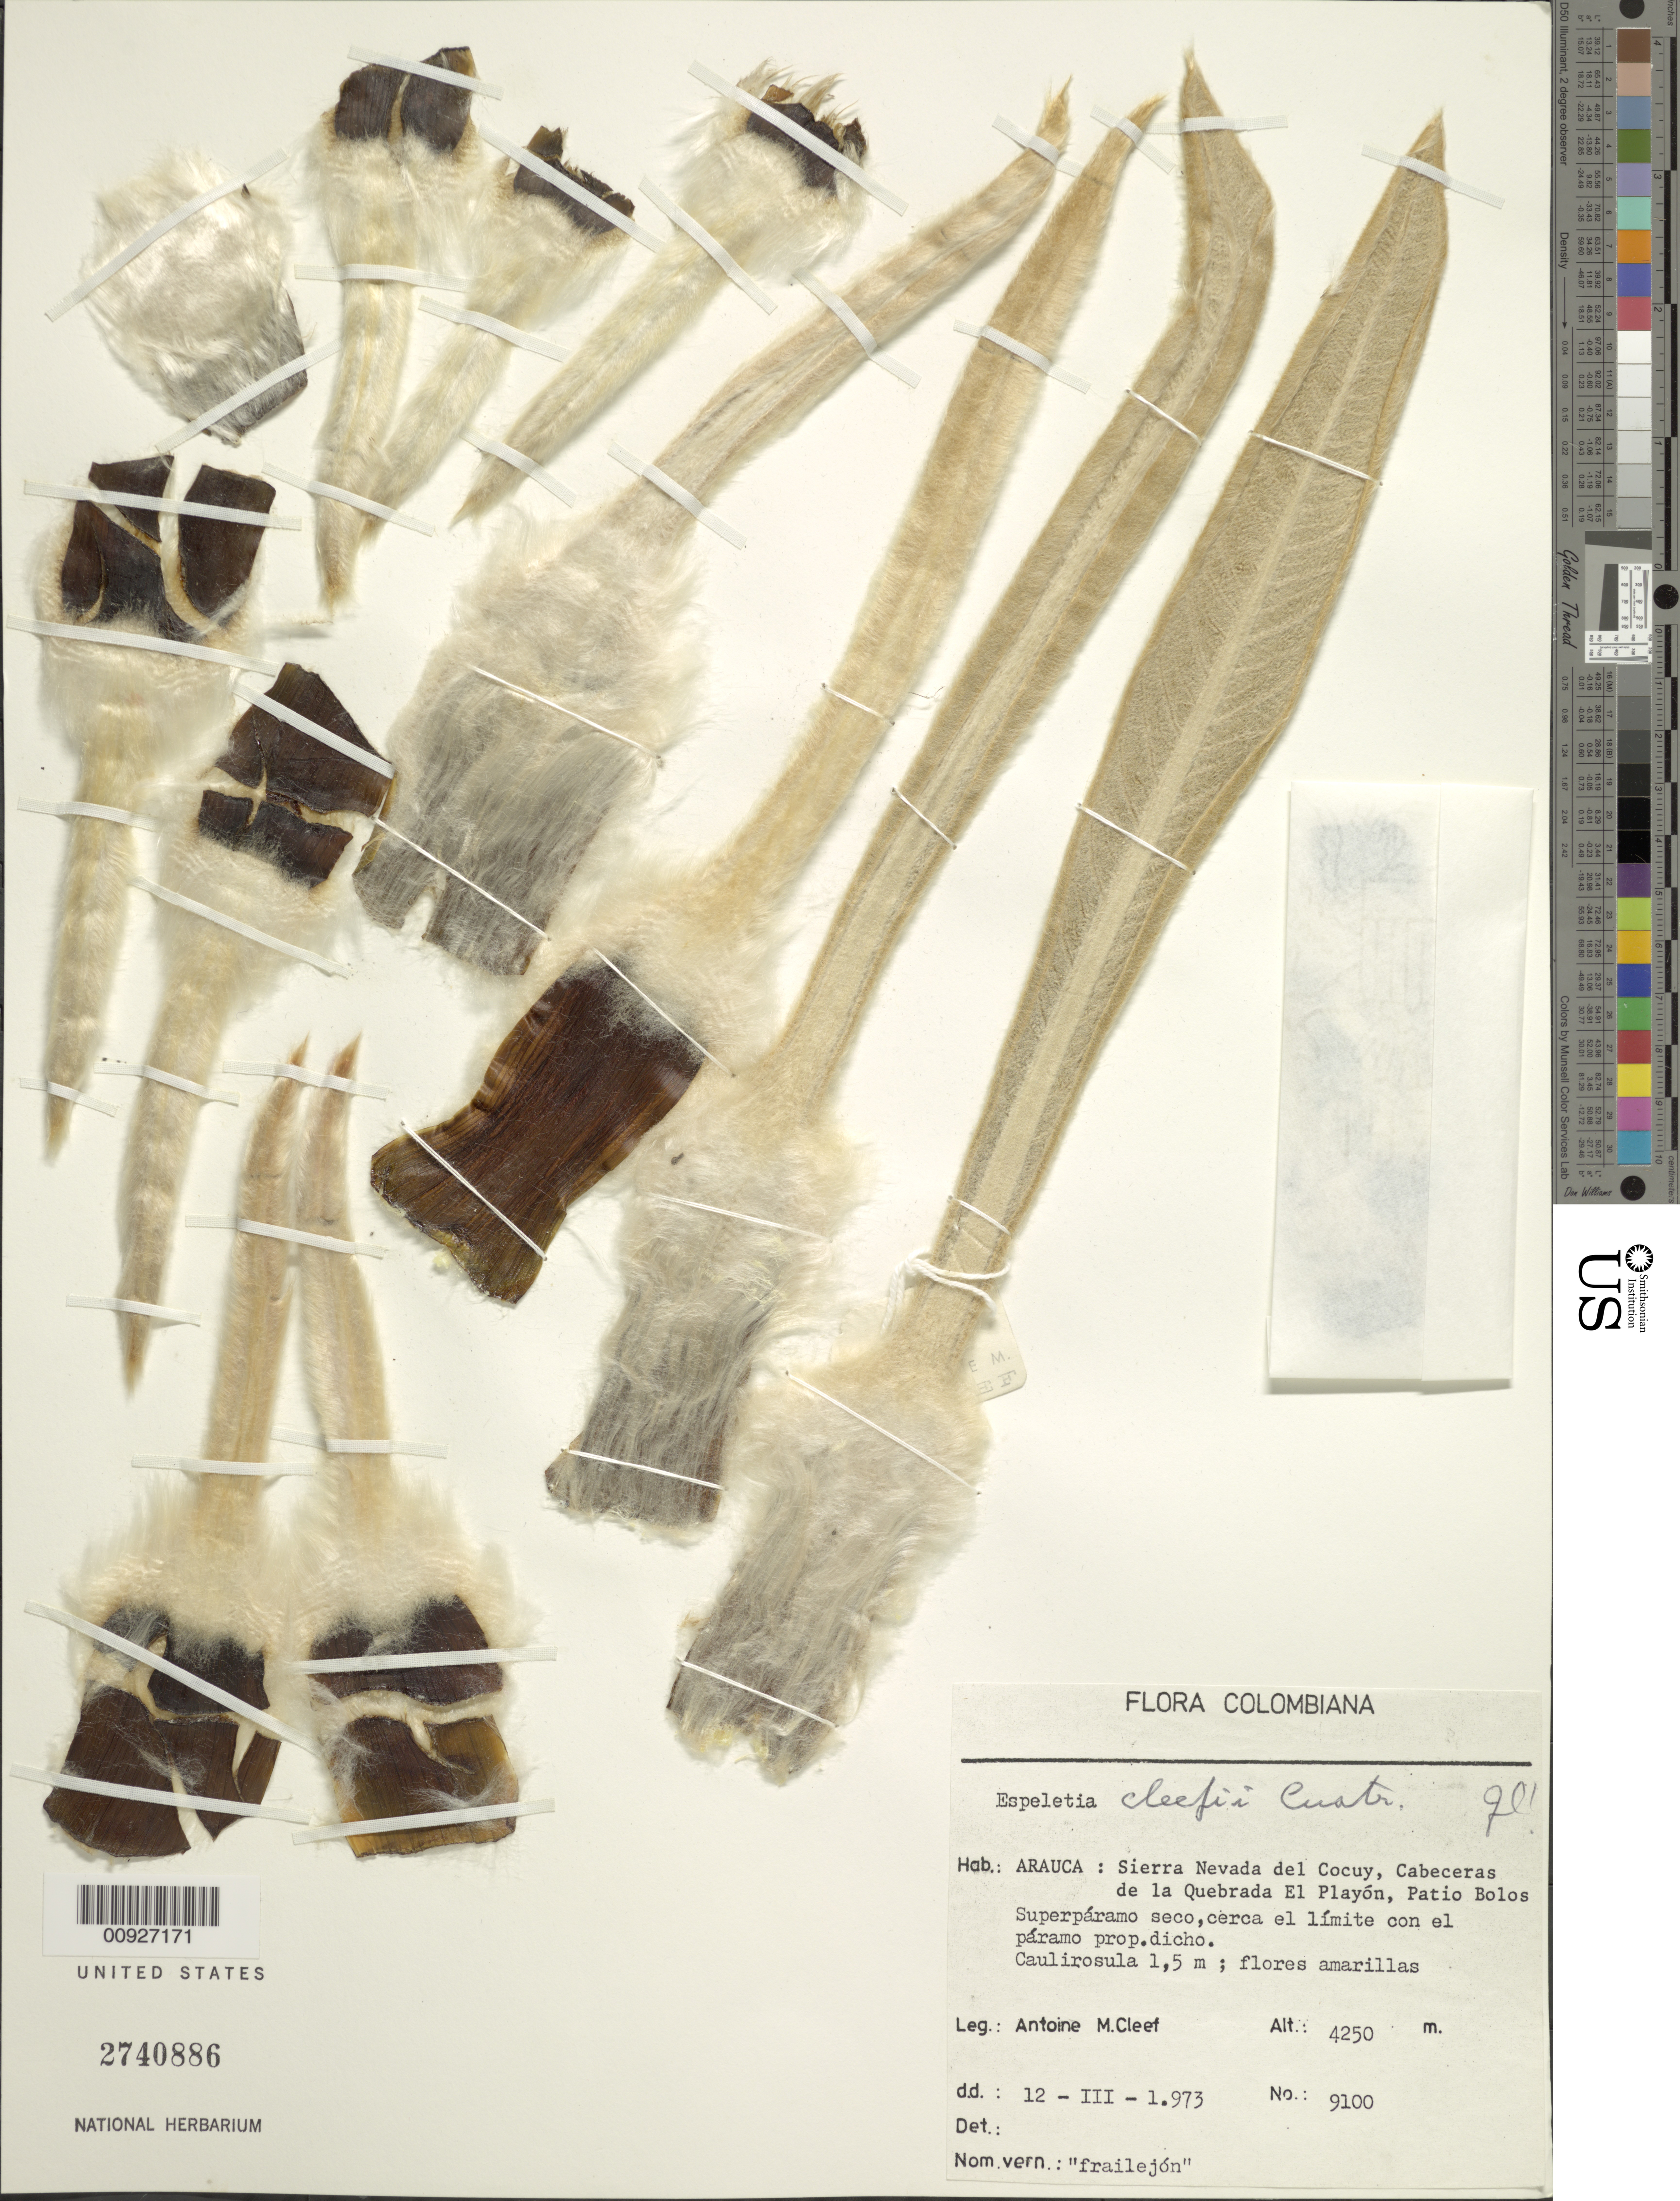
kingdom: Plantae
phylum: Tracheophyta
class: Magnoliopsida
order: Asterales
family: Asteraceae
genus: Espeletia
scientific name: Espeletia cleefii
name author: Cuatrec.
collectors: A. M. Cleef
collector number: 9100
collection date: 1973-03-12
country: Colombia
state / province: Arauca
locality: Sierra Nevada del Cocuy, Cabecaras de la Quebrada El Playón, Patio Bolos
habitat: Superpáramo seco, cerca el limete con el páramo prop. Dicho.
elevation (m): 4250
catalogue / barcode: US 2740886